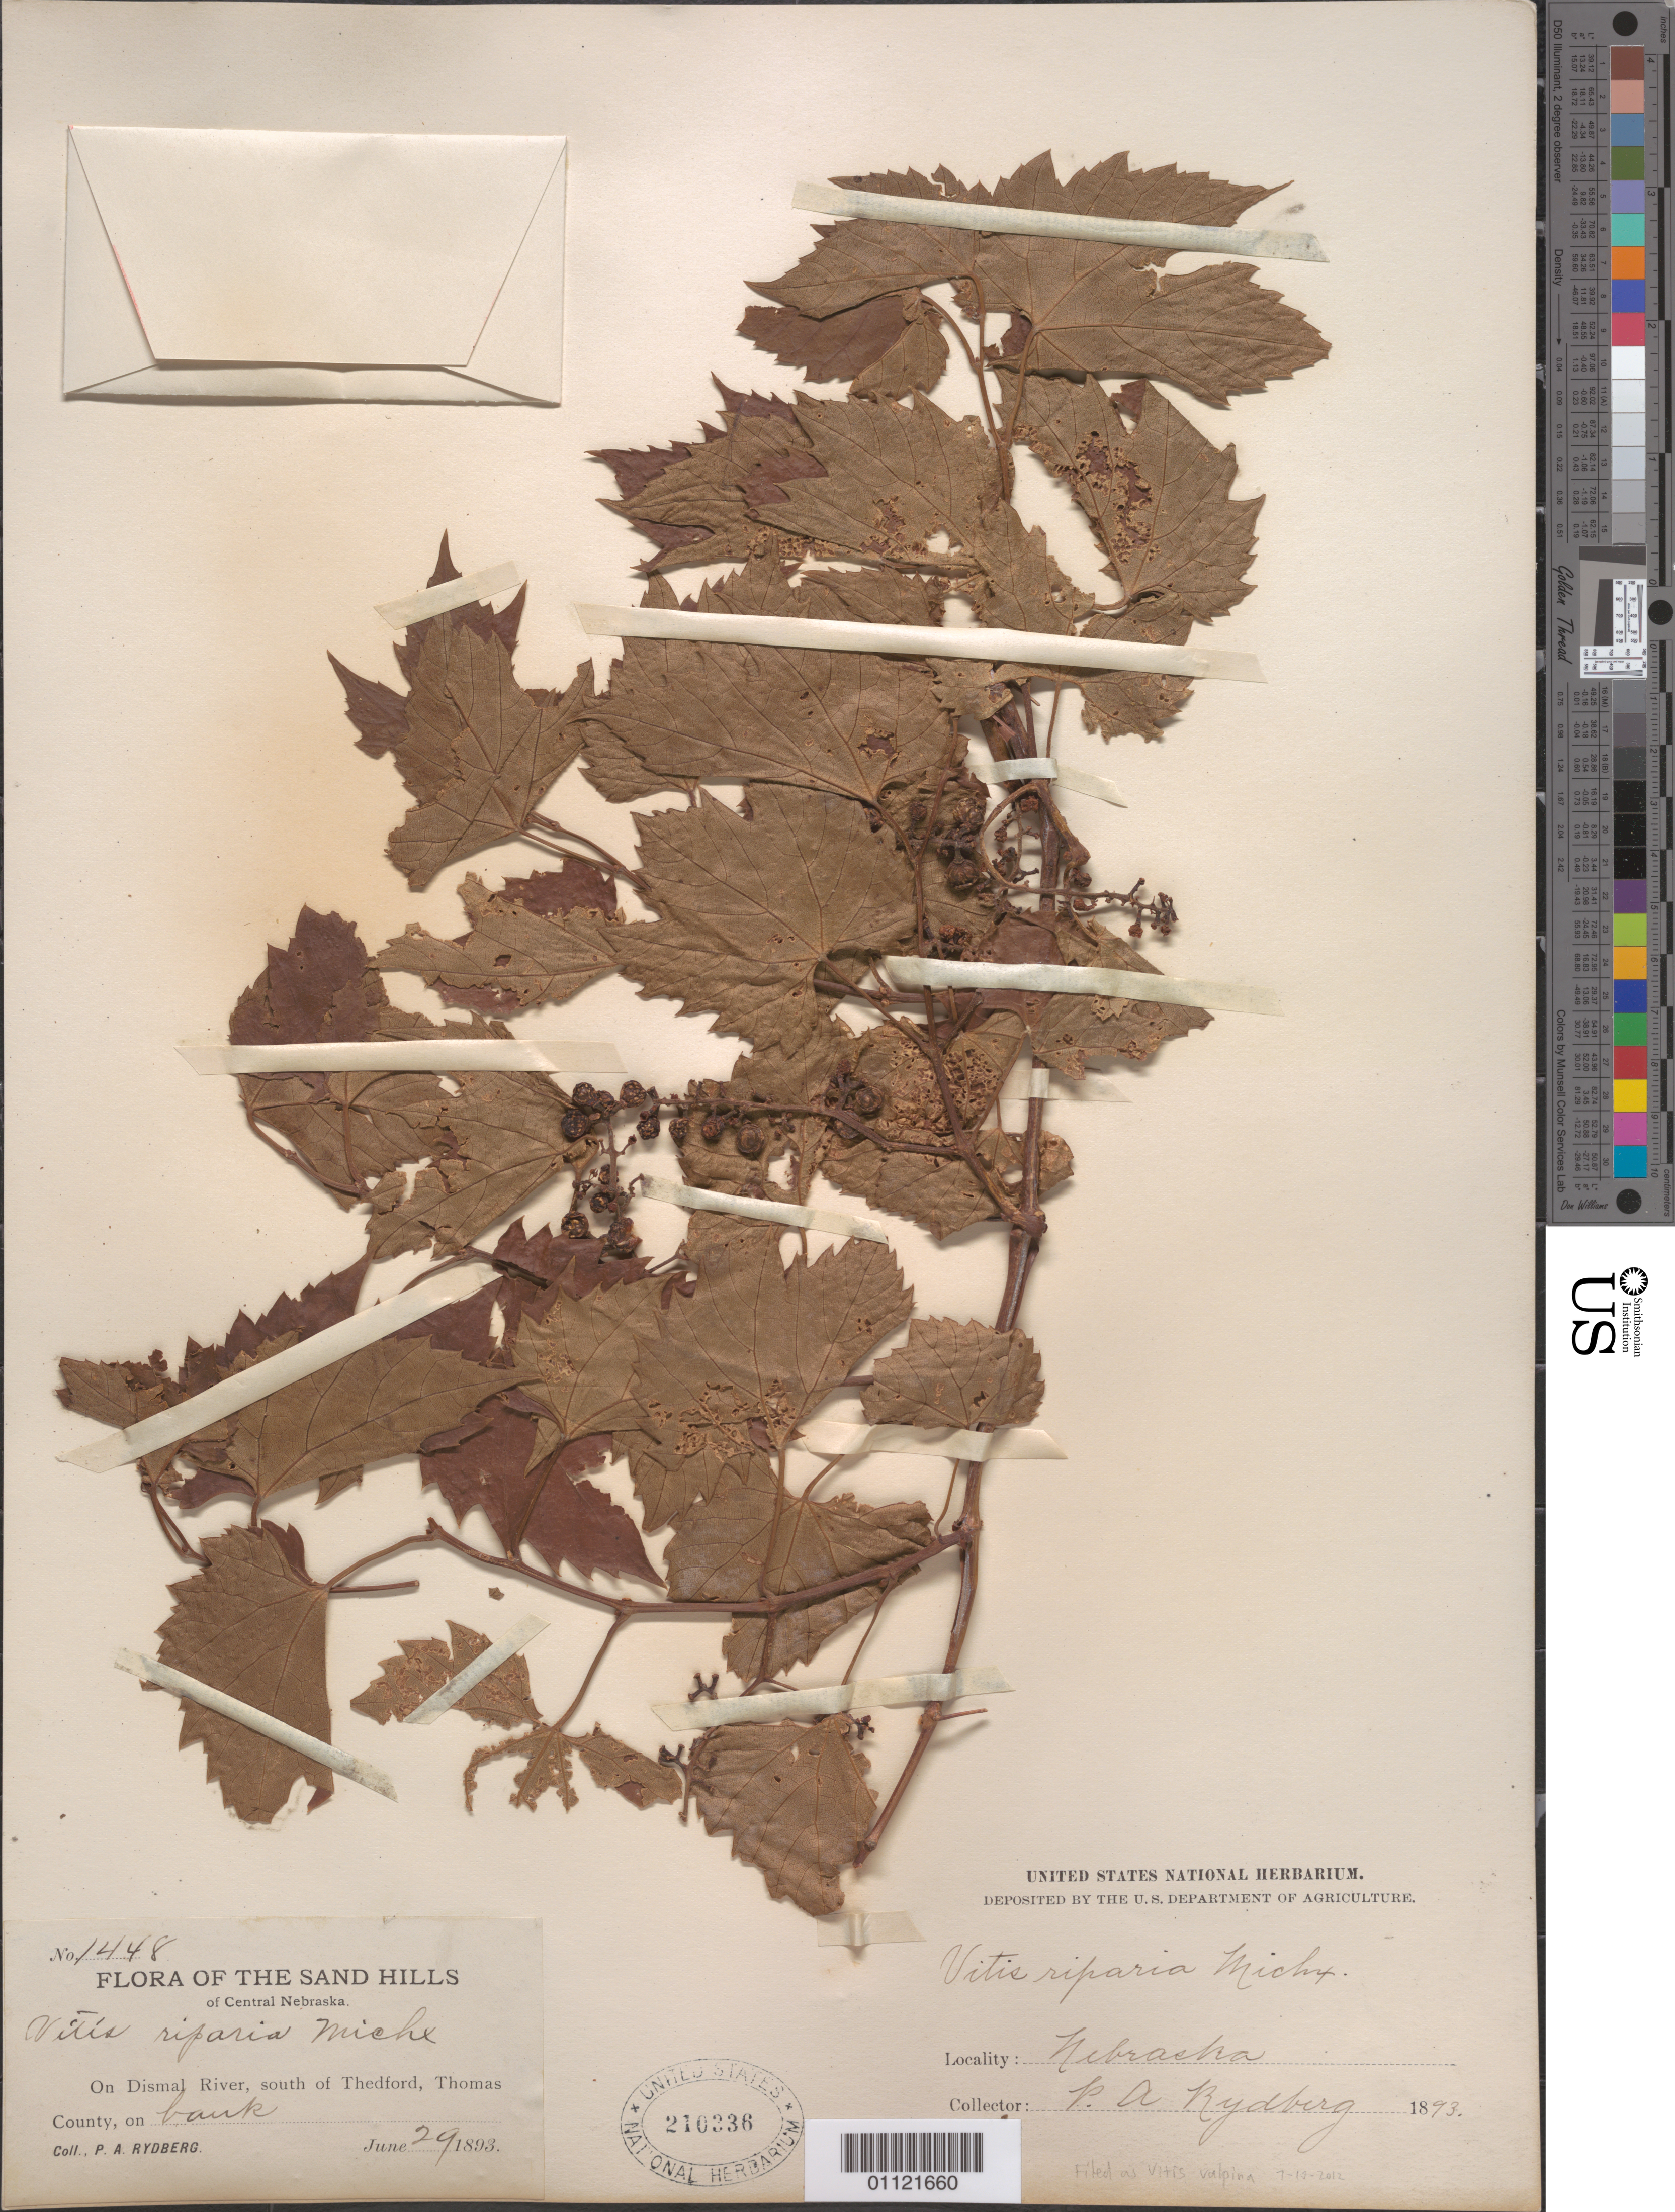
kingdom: Plantae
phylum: Tracheophyta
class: Magnoliopsida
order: Vitales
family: Vitaceae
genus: Vitis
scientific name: Vitis vulpina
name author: L.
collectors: P. A. Rydberg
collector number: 1448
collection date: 1893-06-29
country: United States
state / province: Nebraska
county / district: Thomas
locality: On Dismal River, south of Thedford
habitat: on bank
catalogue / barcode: US 210336